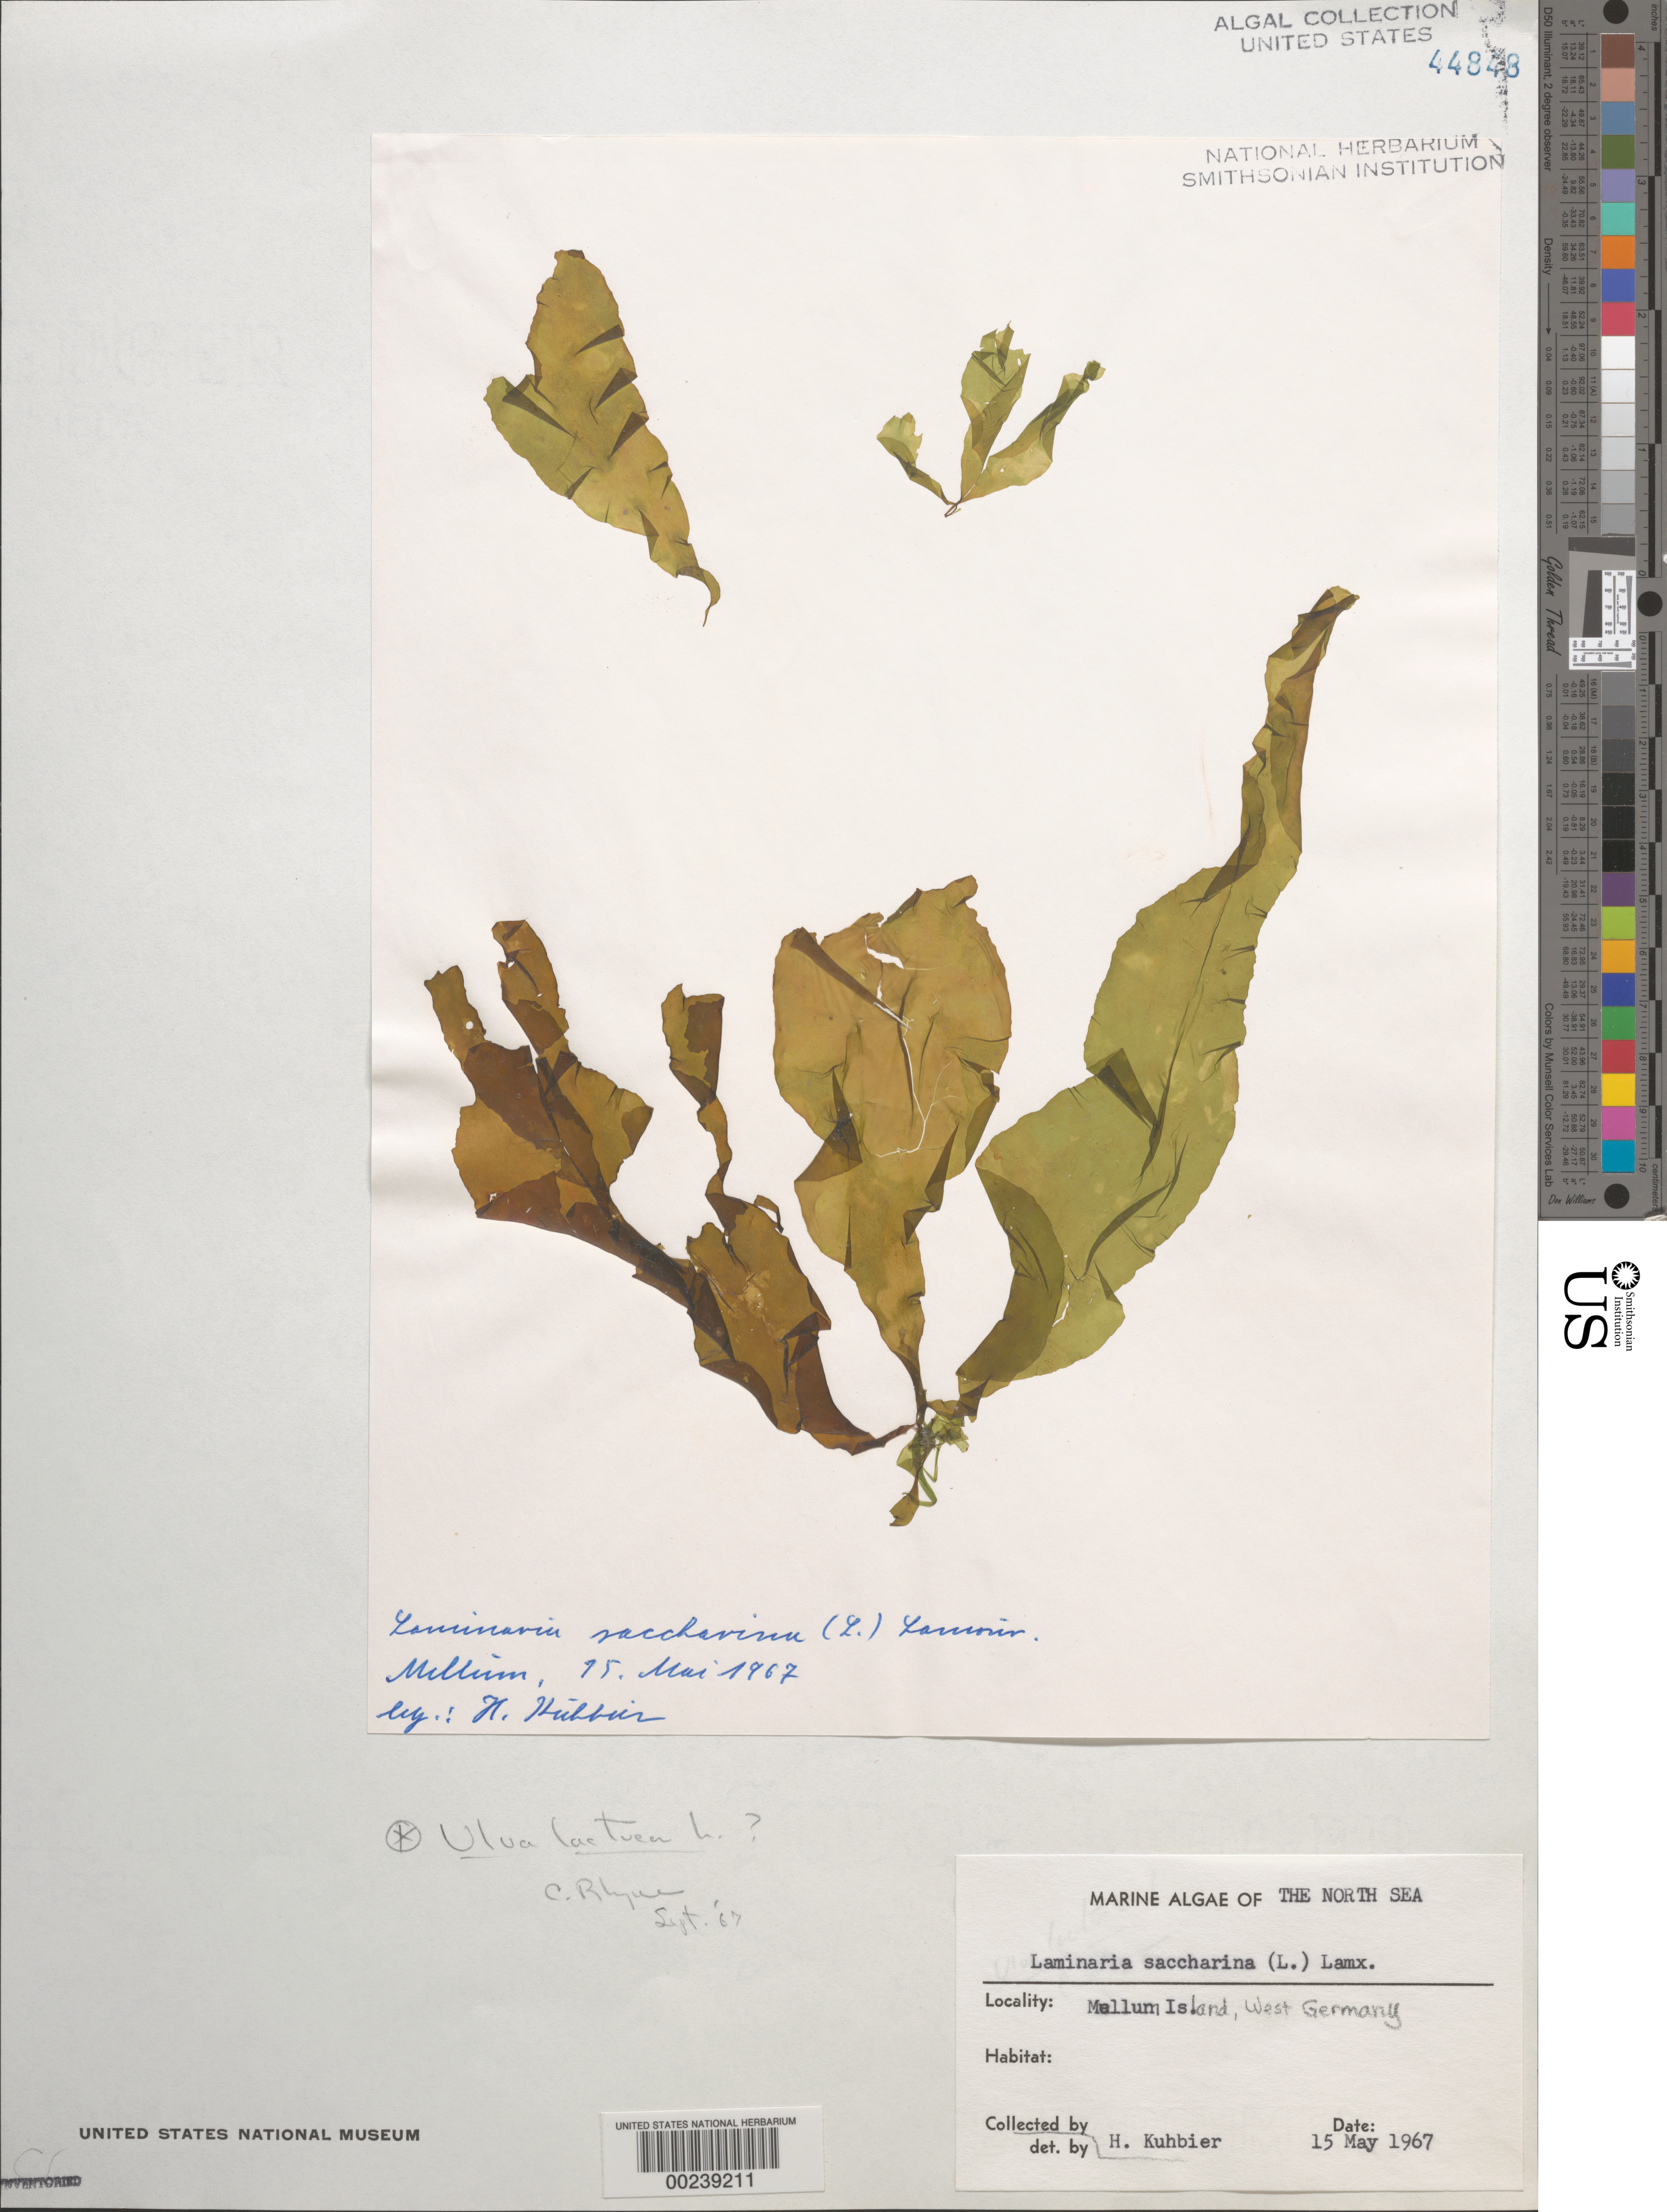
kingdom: Plantae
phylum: Chlorophyta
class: Ulvophyceae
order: Ulvales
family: Ulvaceae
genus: Ulva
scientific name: Ulva lactuca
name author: L.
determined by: Kuhbier, H.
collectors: H. Kuhbier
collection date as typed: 15 May 1967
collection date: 1967-05-15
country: Germany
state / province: Niedersachsen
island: Mellum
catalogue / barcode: US 44848